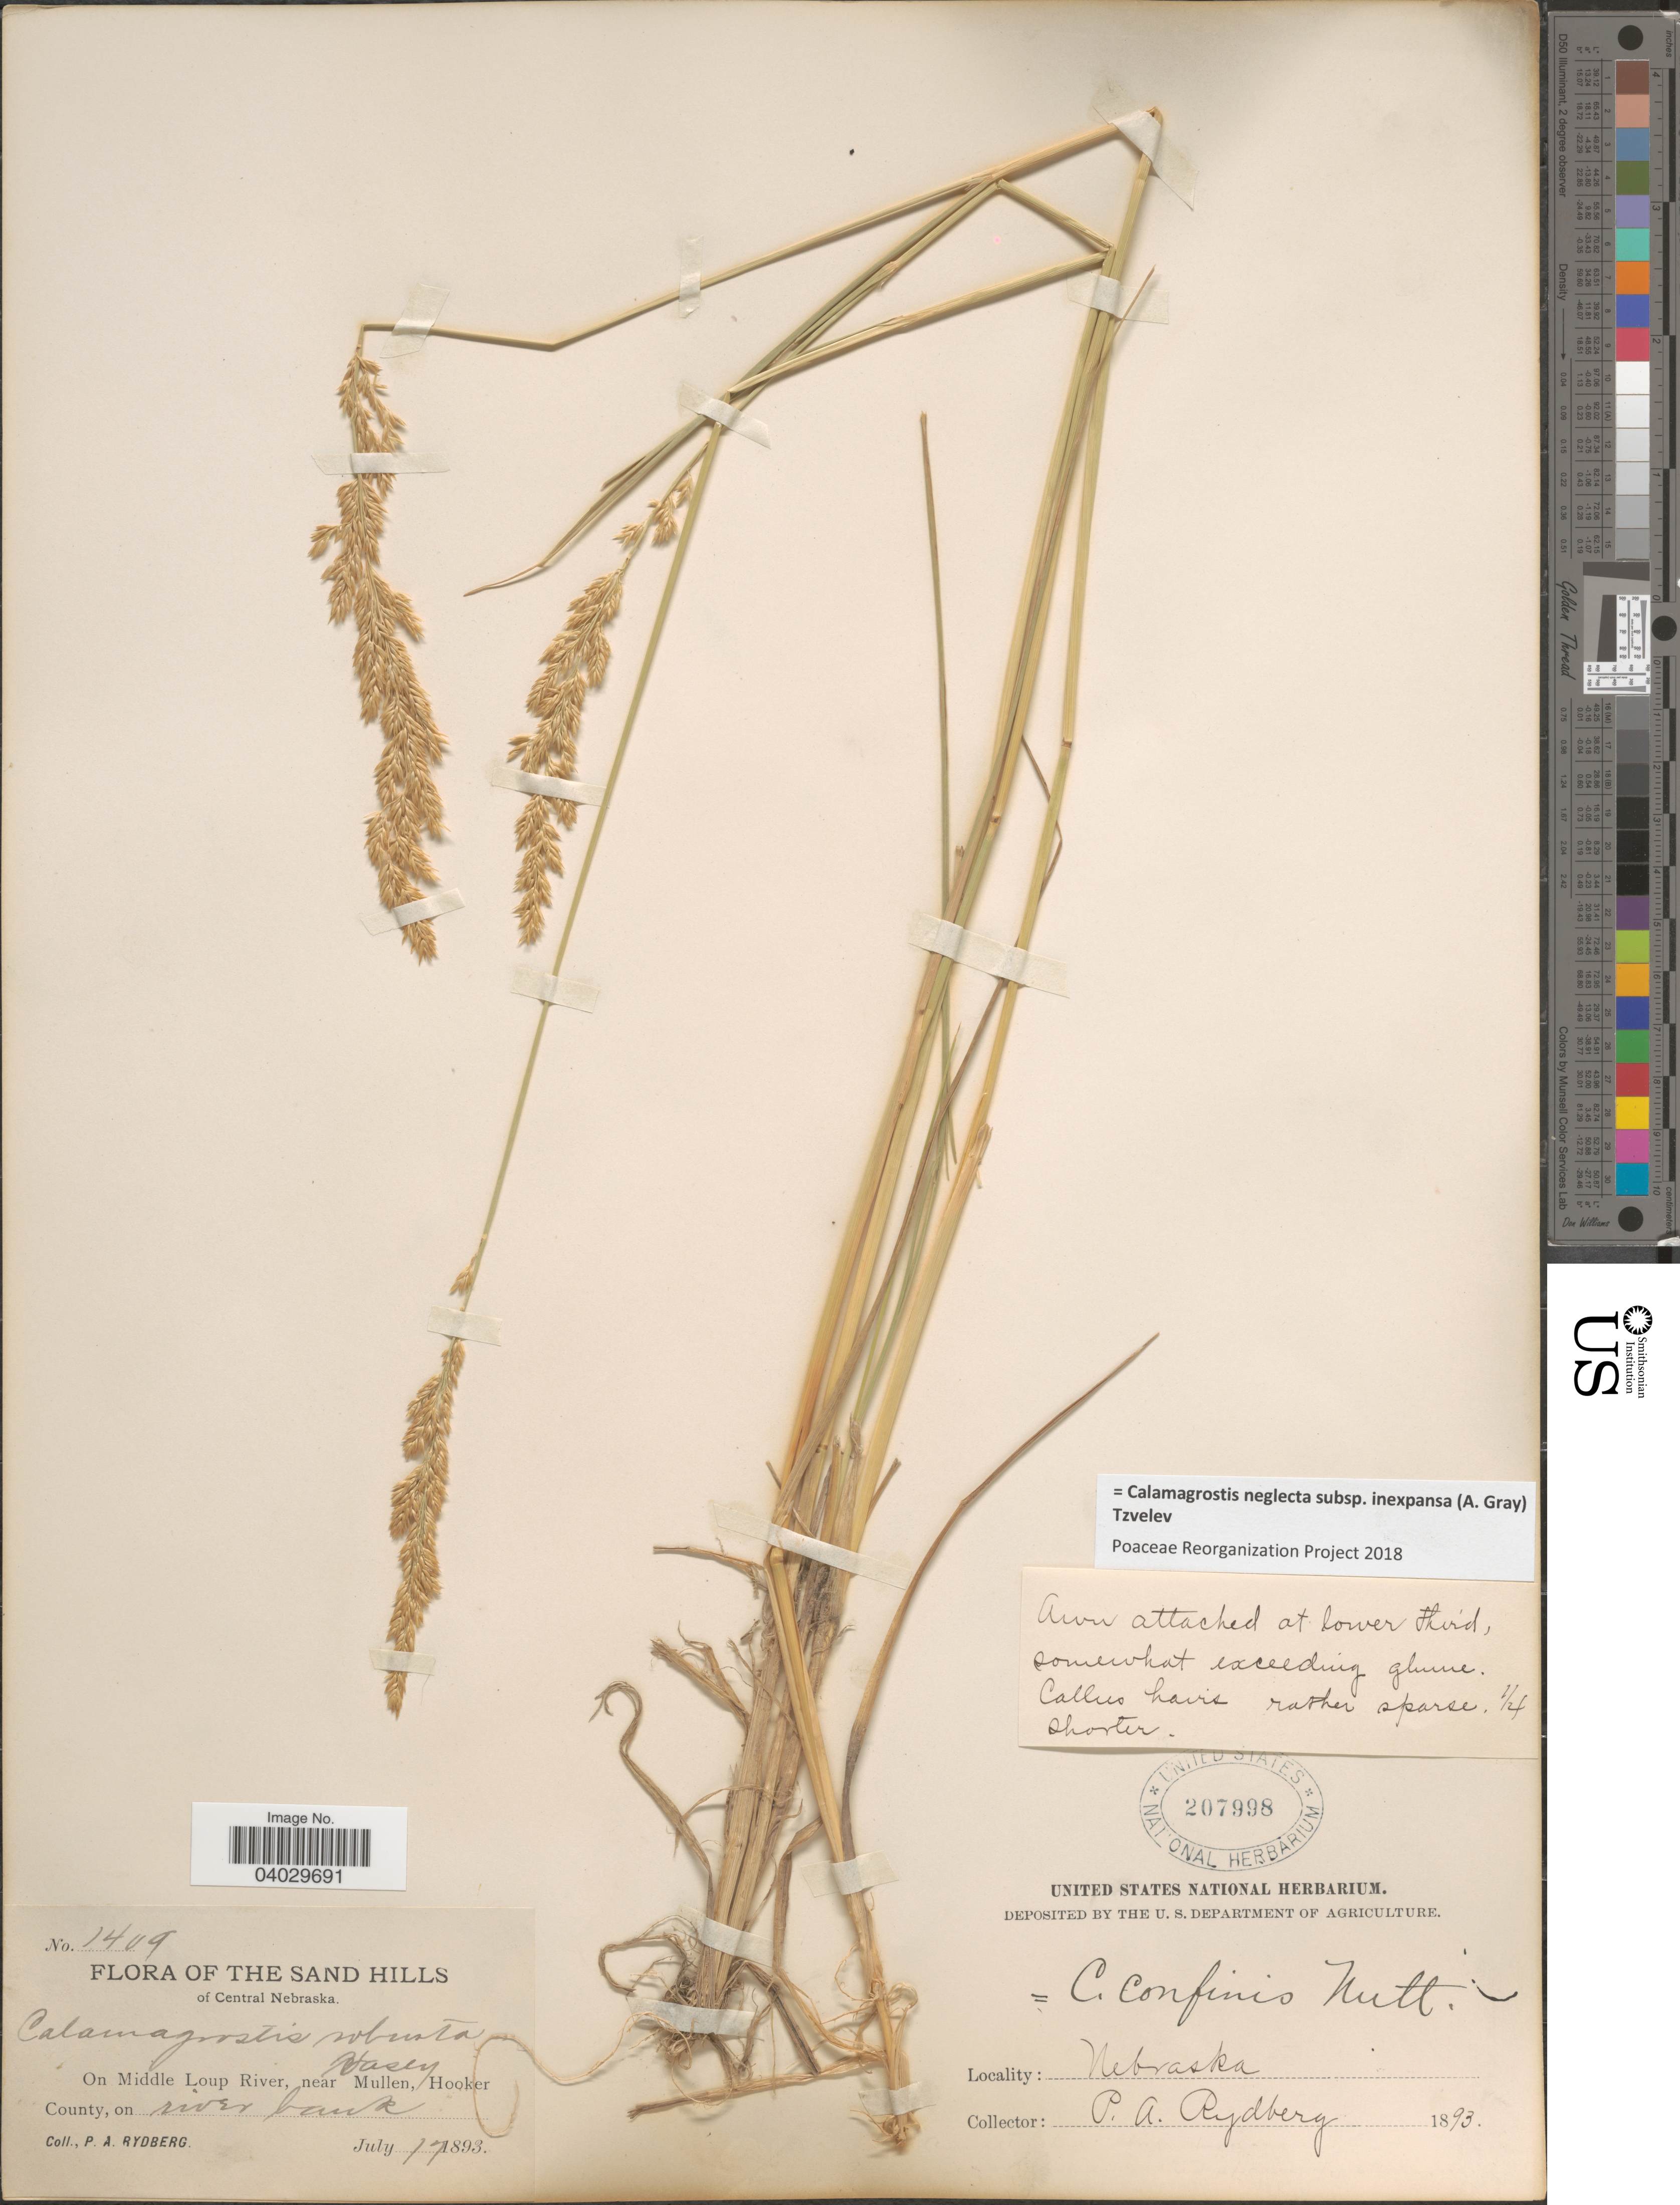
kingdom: Plantae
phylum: Tracheophyta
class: Liliopsida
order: Poales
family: Poaceae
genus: Calamagrostis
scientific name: Calamagrostis neglecta subsp. inexpansa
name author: (A. Gray) Tzvelev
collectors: P. A. Rydberg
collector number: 1409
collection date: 1893-07-17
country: United States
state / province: Nebraska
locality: The Sand Hills of Central Nebraska. On Middle Loup River, near Mullen, Hooker County, on river bank.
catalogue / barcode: US 207998